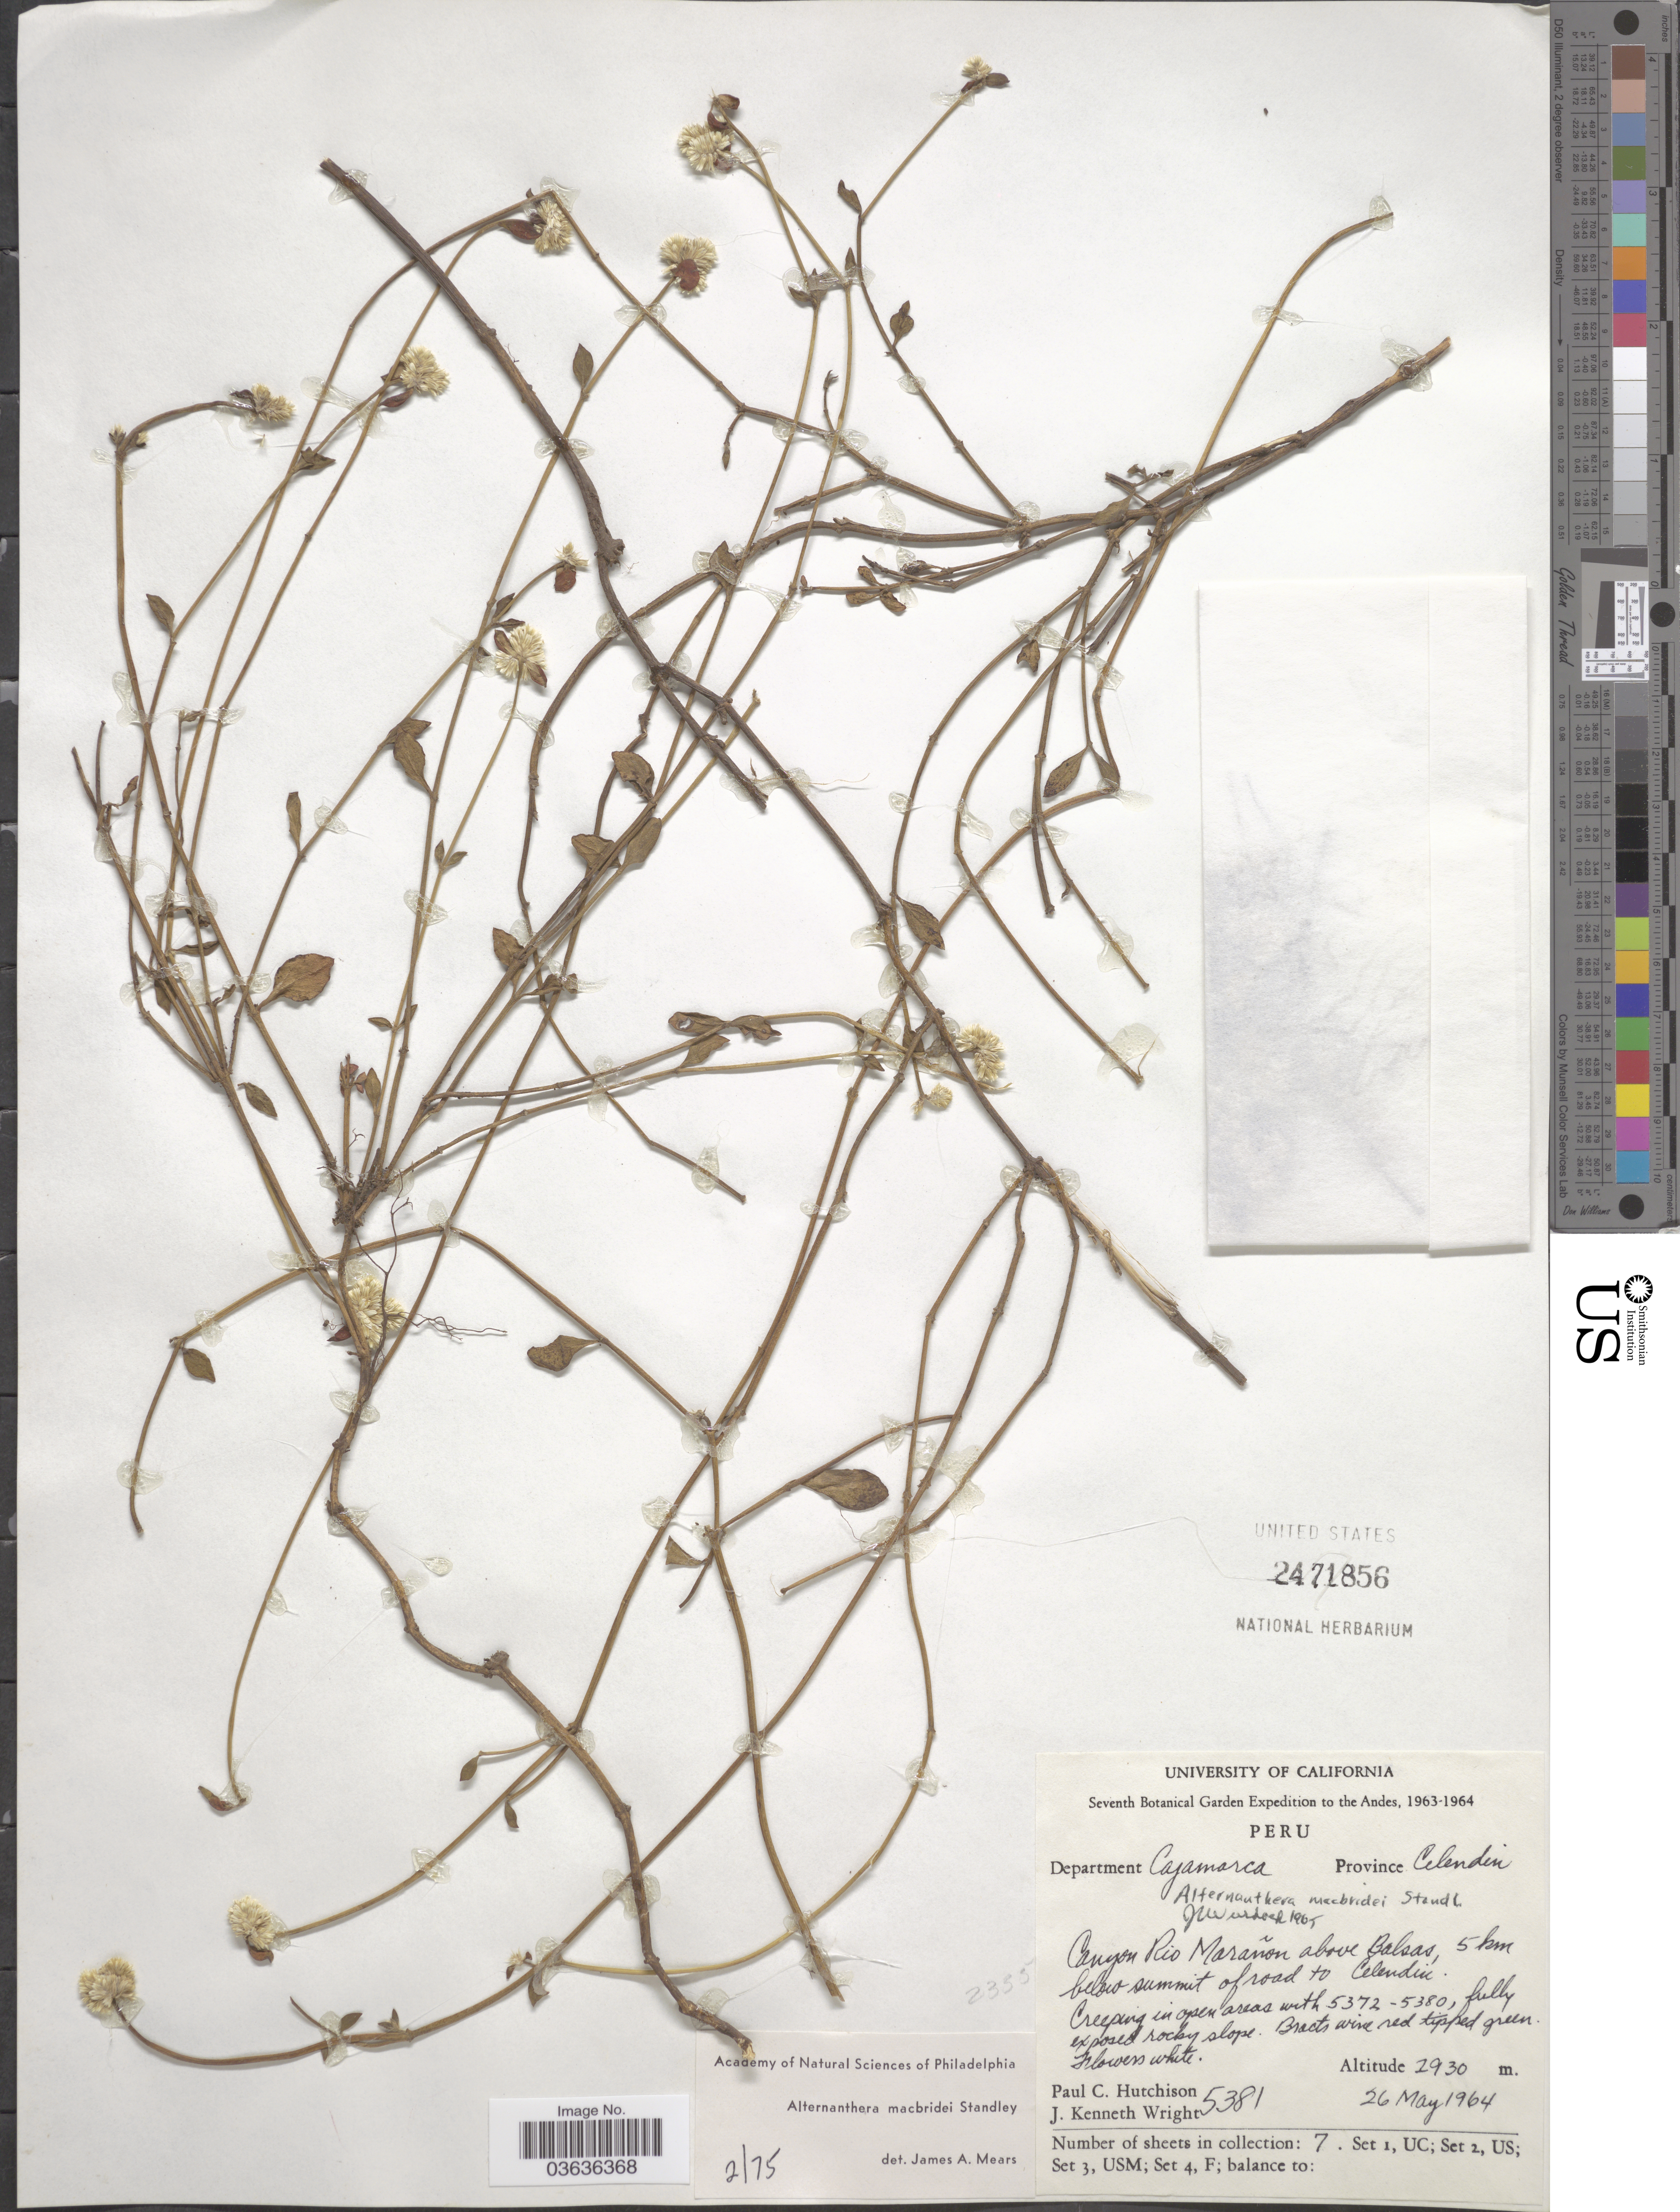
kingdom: Plantae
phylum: Tracheophyta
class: Magnoliopsida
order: Caryophyllales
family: Amaranthaceae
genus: Alternanthera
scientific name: Alternanthera macbridei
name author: Standl.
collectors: P. C. Hutchison & J. K. Wright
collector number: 5381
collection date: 1964-05-26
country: Peru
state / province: Cajamarca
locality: Andes. Department Cajamarca. Province Celendin. Canyon Rio Marañon above Balsas, 5 km below summit of road to Celendin.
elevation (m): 2930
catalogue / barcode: US 2471856